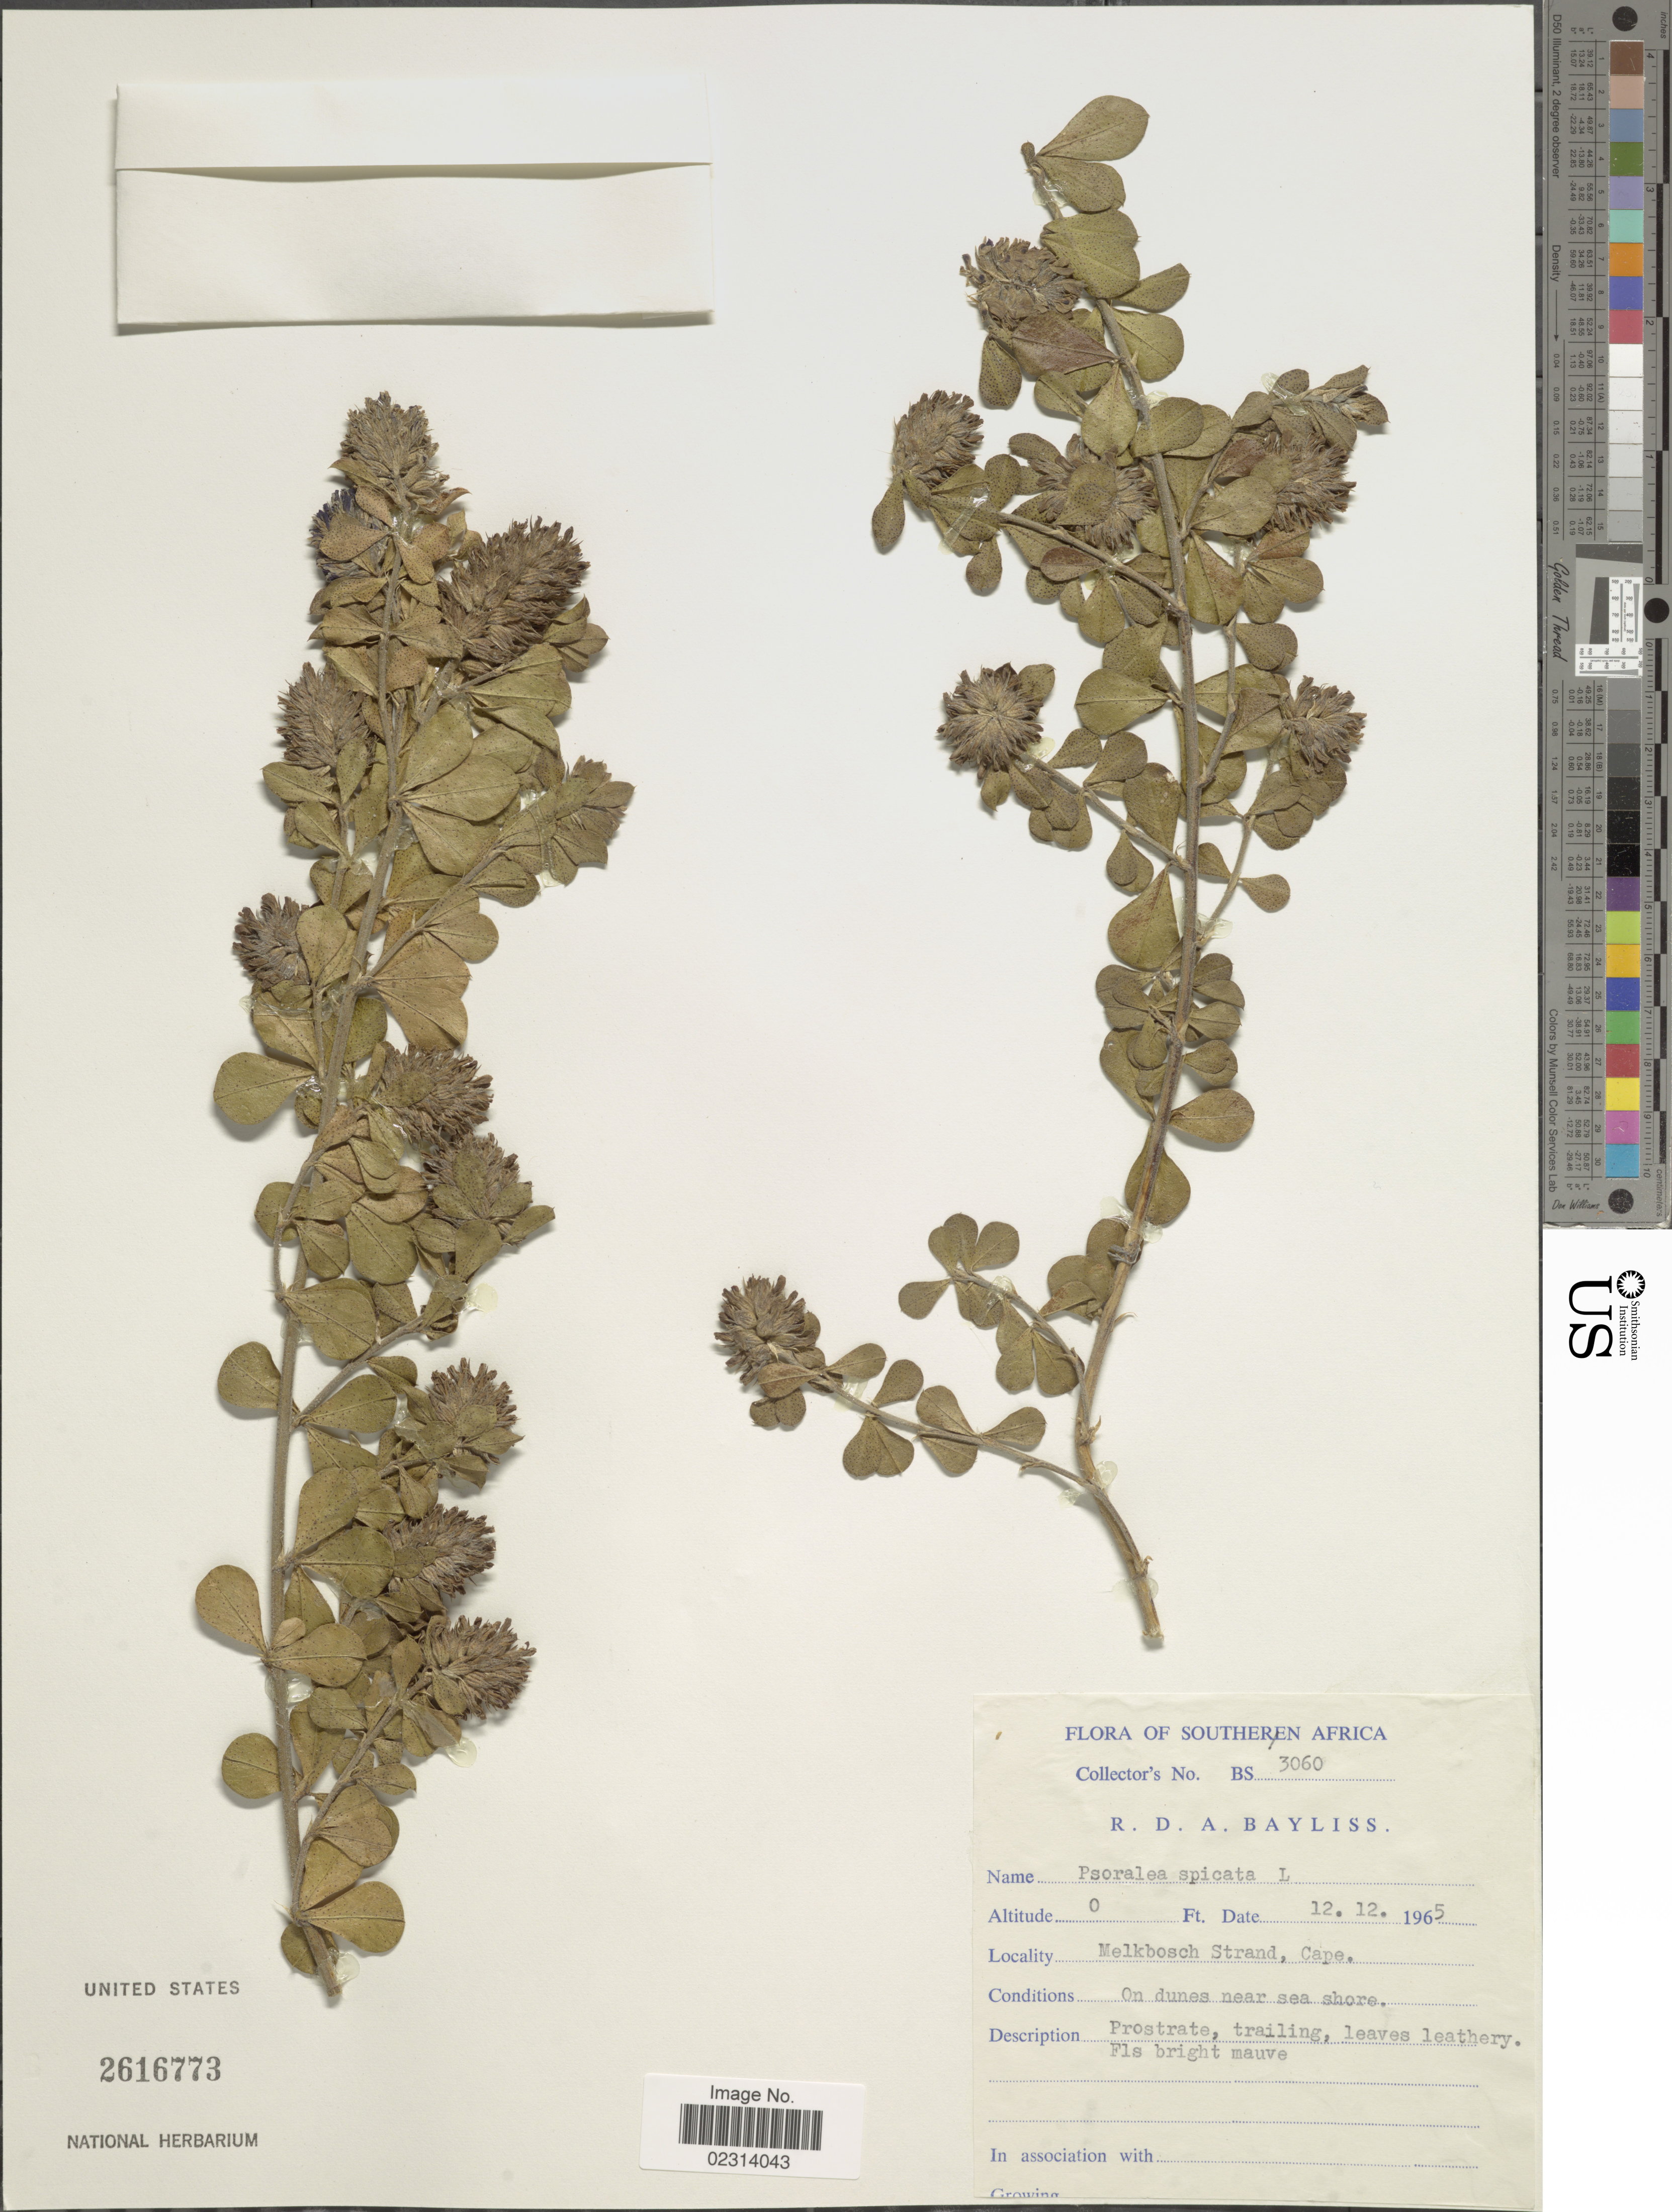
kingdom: Plantae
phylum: Tracheophyta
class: Magnoliopsida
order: Fabales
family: Fabaceae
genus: Otholobium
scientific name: Otholobium spicatum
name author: C.H. Stirt.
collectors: R. Bayliss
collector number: BS 3060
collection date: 1965-12-12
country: South Africa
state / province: Western Cape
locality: Melkbosch Strand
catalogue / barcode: US 2616773